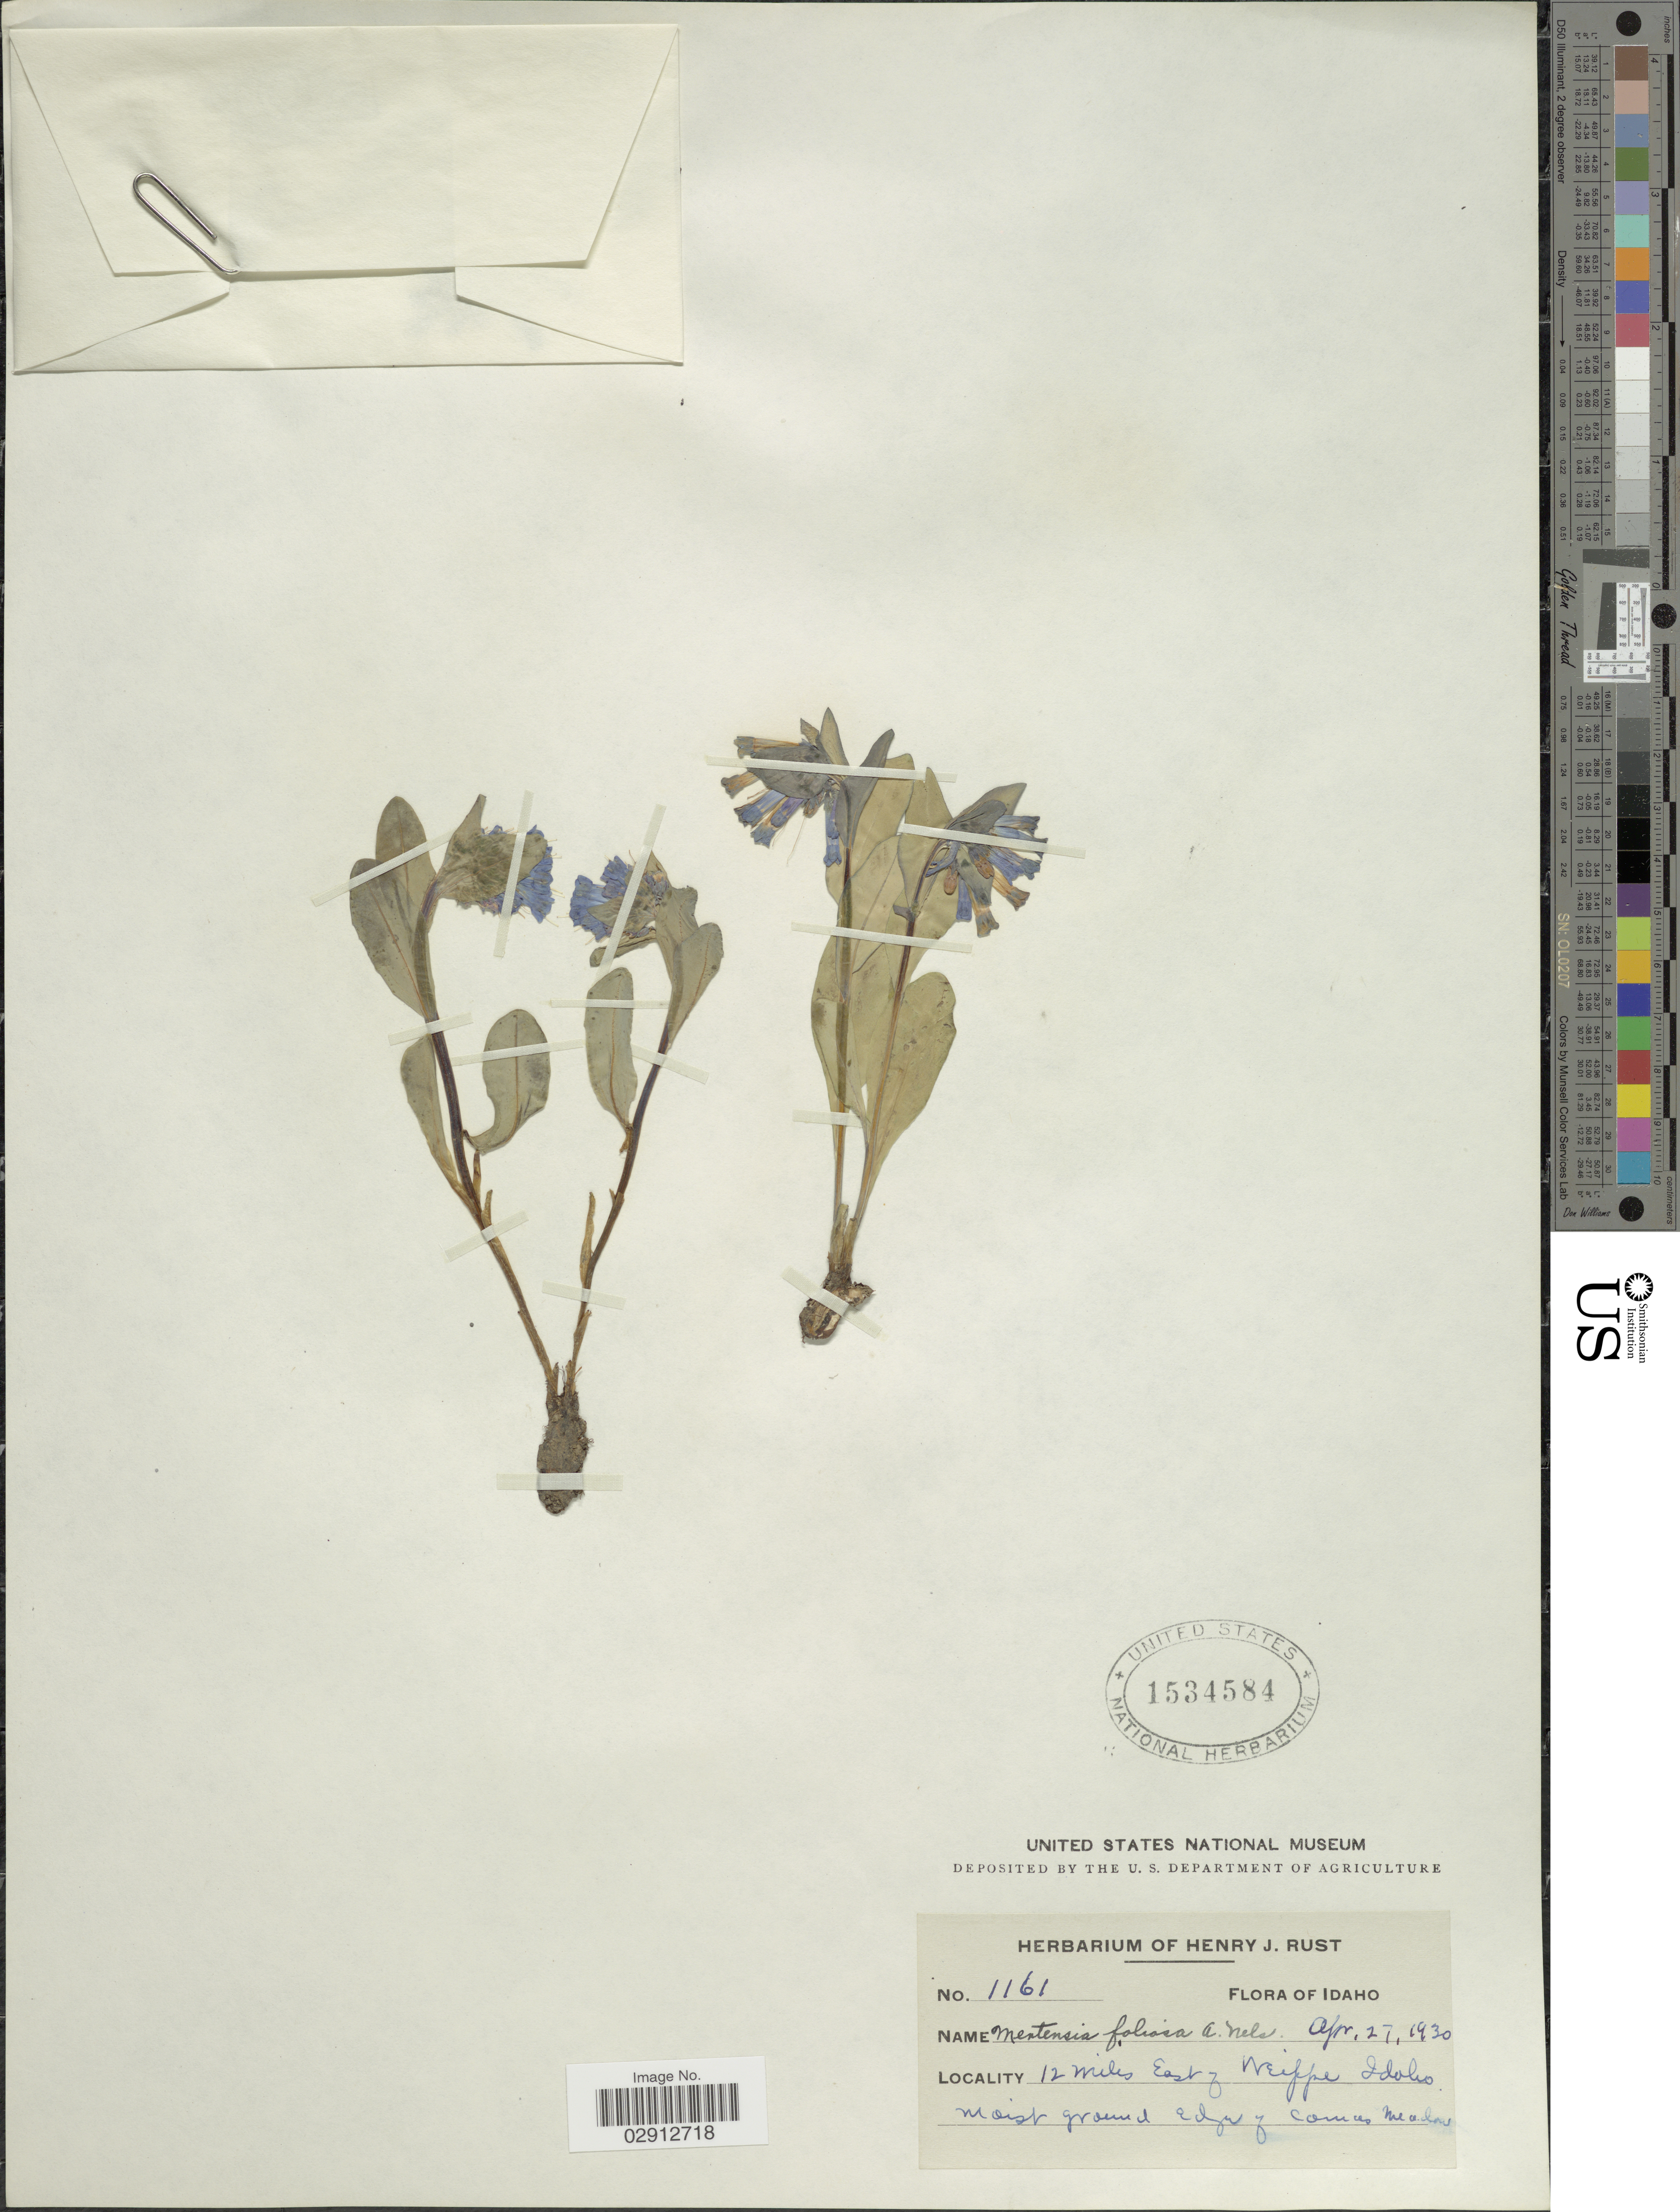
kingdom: Plantae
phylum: Tracheophyta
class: Magnoliopsida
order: Boraginales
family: Boraginaceae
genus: Mertensia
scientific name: Mertensia oblongifolia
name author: (Nutt.) G. Don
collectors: ex herb. Henry J. Rust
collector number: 1161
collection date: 1930-04-27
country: United States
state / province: Idaho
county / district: Clearwater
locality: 12 miles E of Weippe.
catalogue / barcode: US 4534584